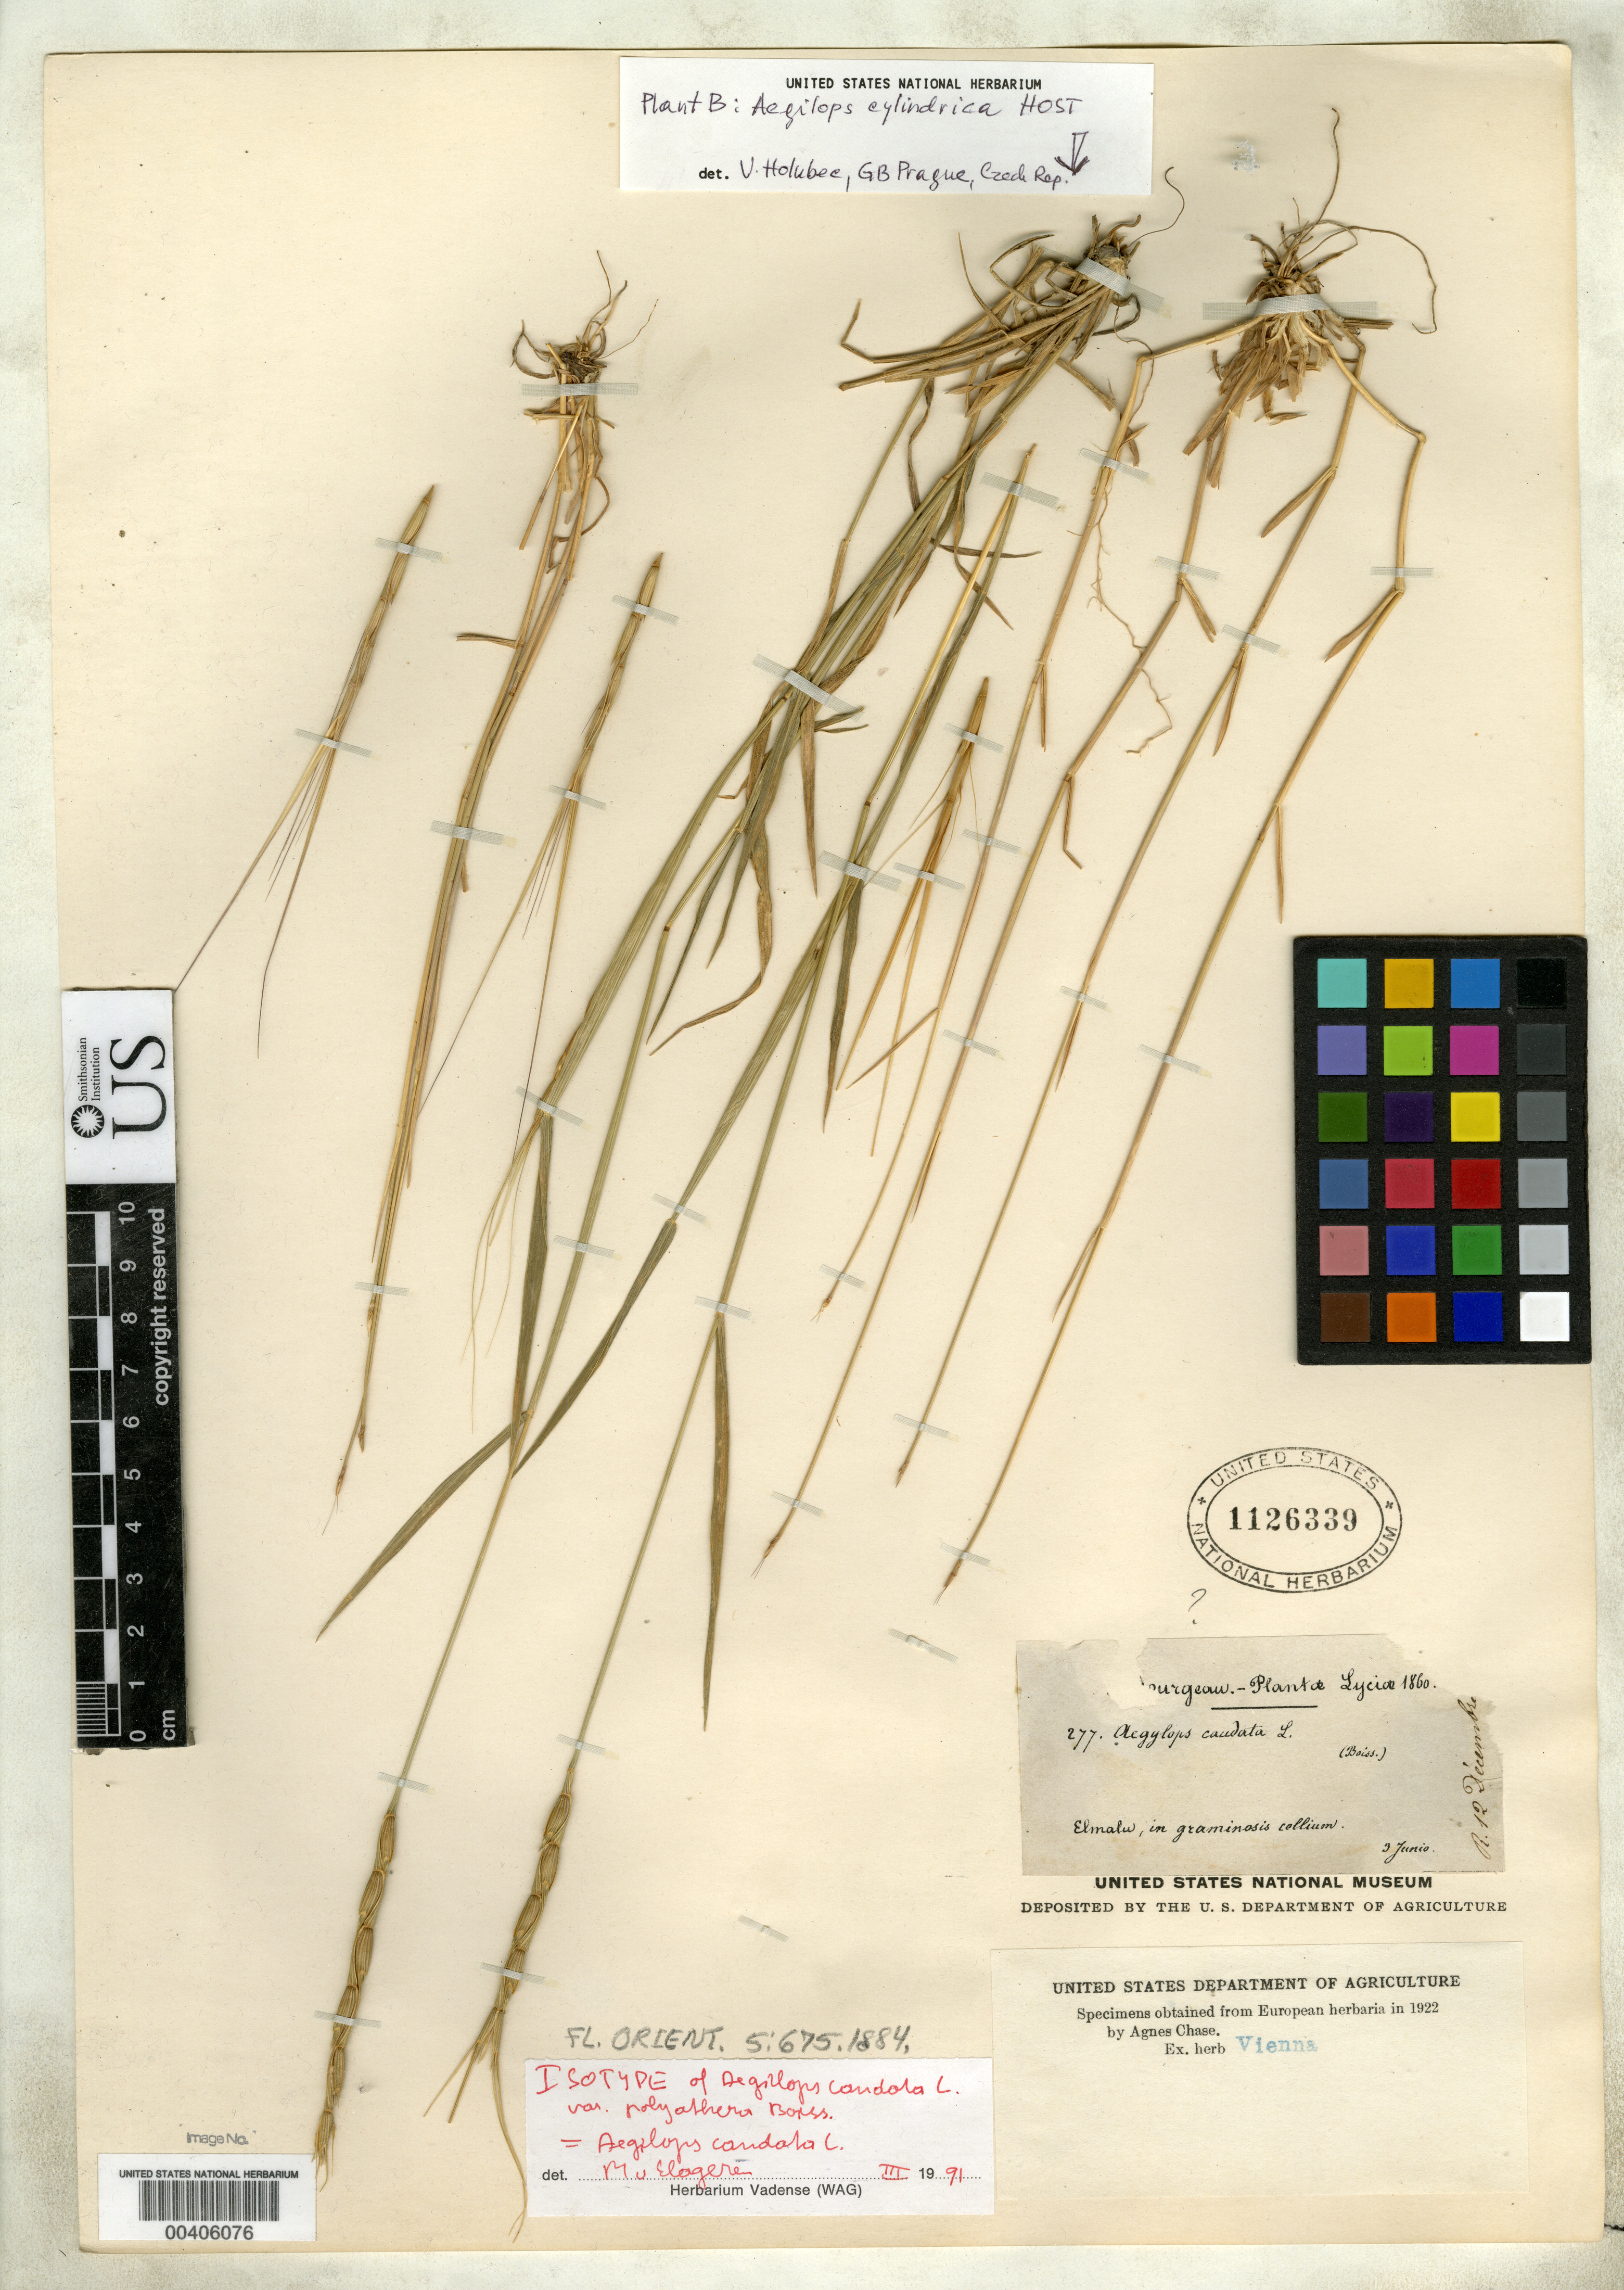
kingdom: Plantae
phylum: Tracheophyta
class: Liliopsida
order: Poales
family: Poaceae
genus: Aegilops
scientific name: Aegilops caudata var. polyathera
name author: Boiss.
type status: Isotype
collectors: E. Bourgeau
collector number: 277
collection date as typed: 03 Jun 1860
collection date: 1860-06-03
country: Turkey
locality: Elmalu.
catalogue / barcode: US 1126339